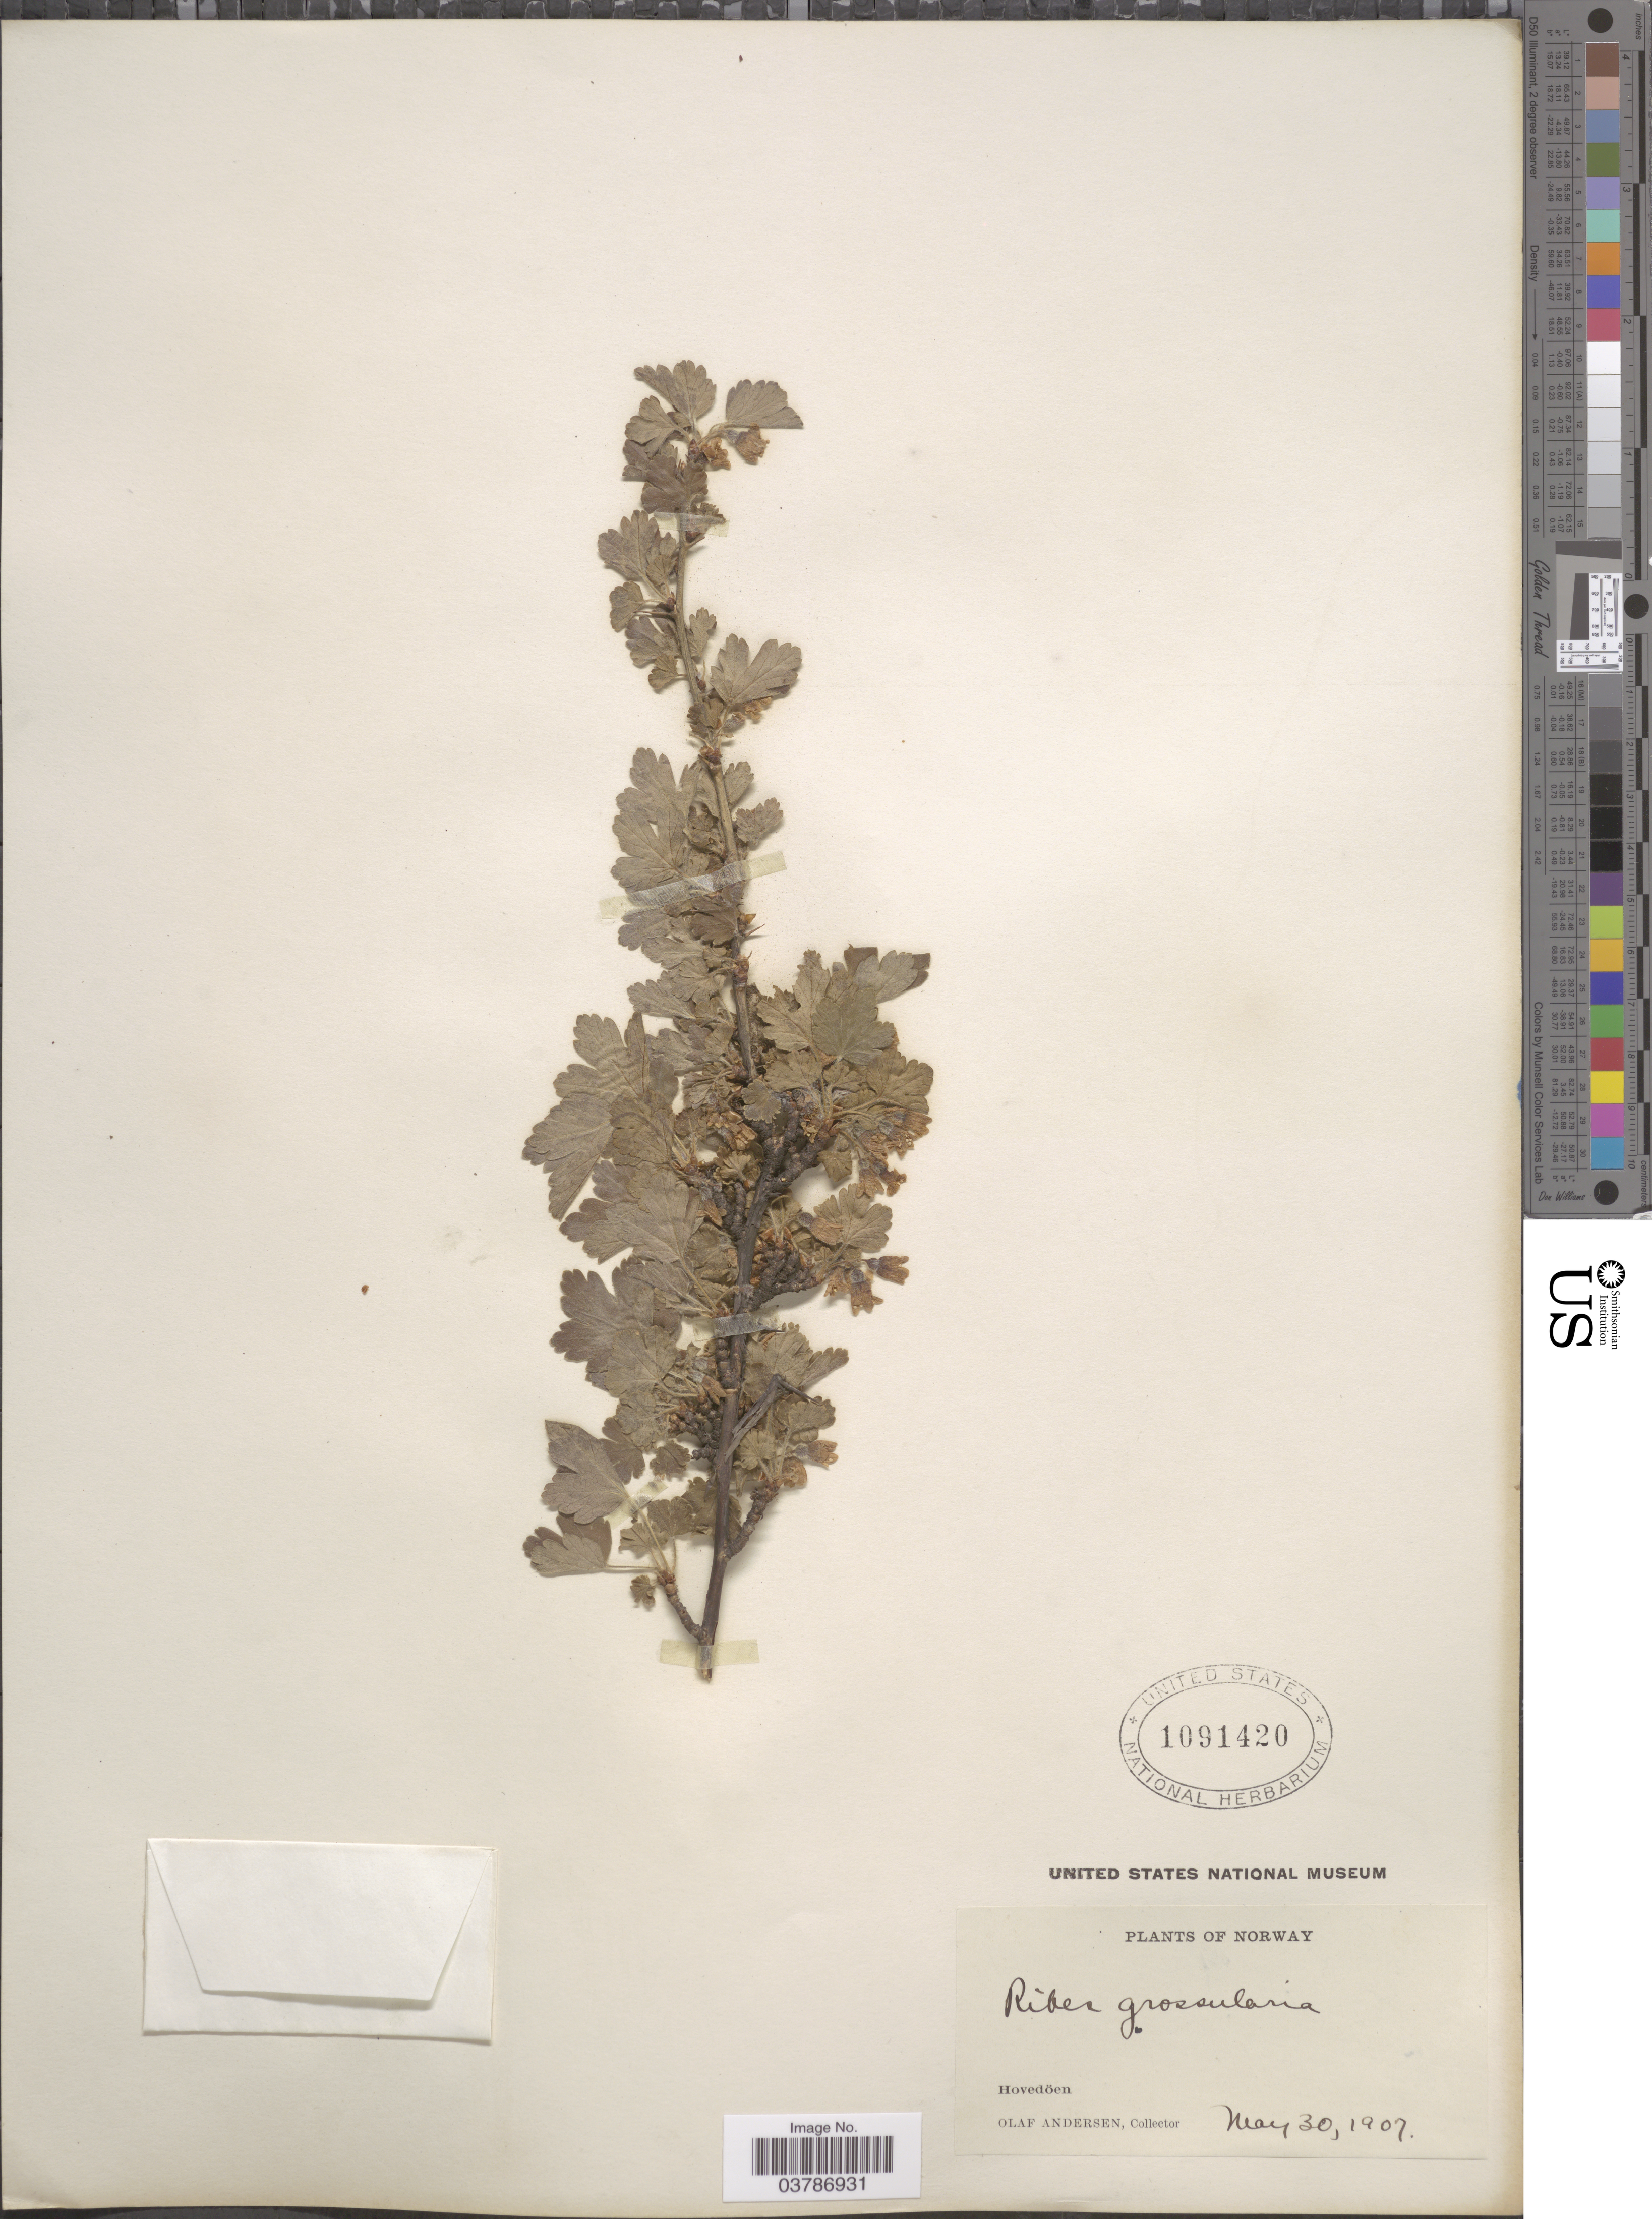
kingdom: Plantae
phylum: Tracheophyta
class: Magnoliopsida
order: Saxifragales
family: Grossulariaceae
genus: Ribes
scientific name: Ribes uva-crispa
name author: L.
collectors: O. Andersen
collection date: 1907-05-30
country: Norway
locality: Hovedöen.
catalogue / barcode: US 1091420